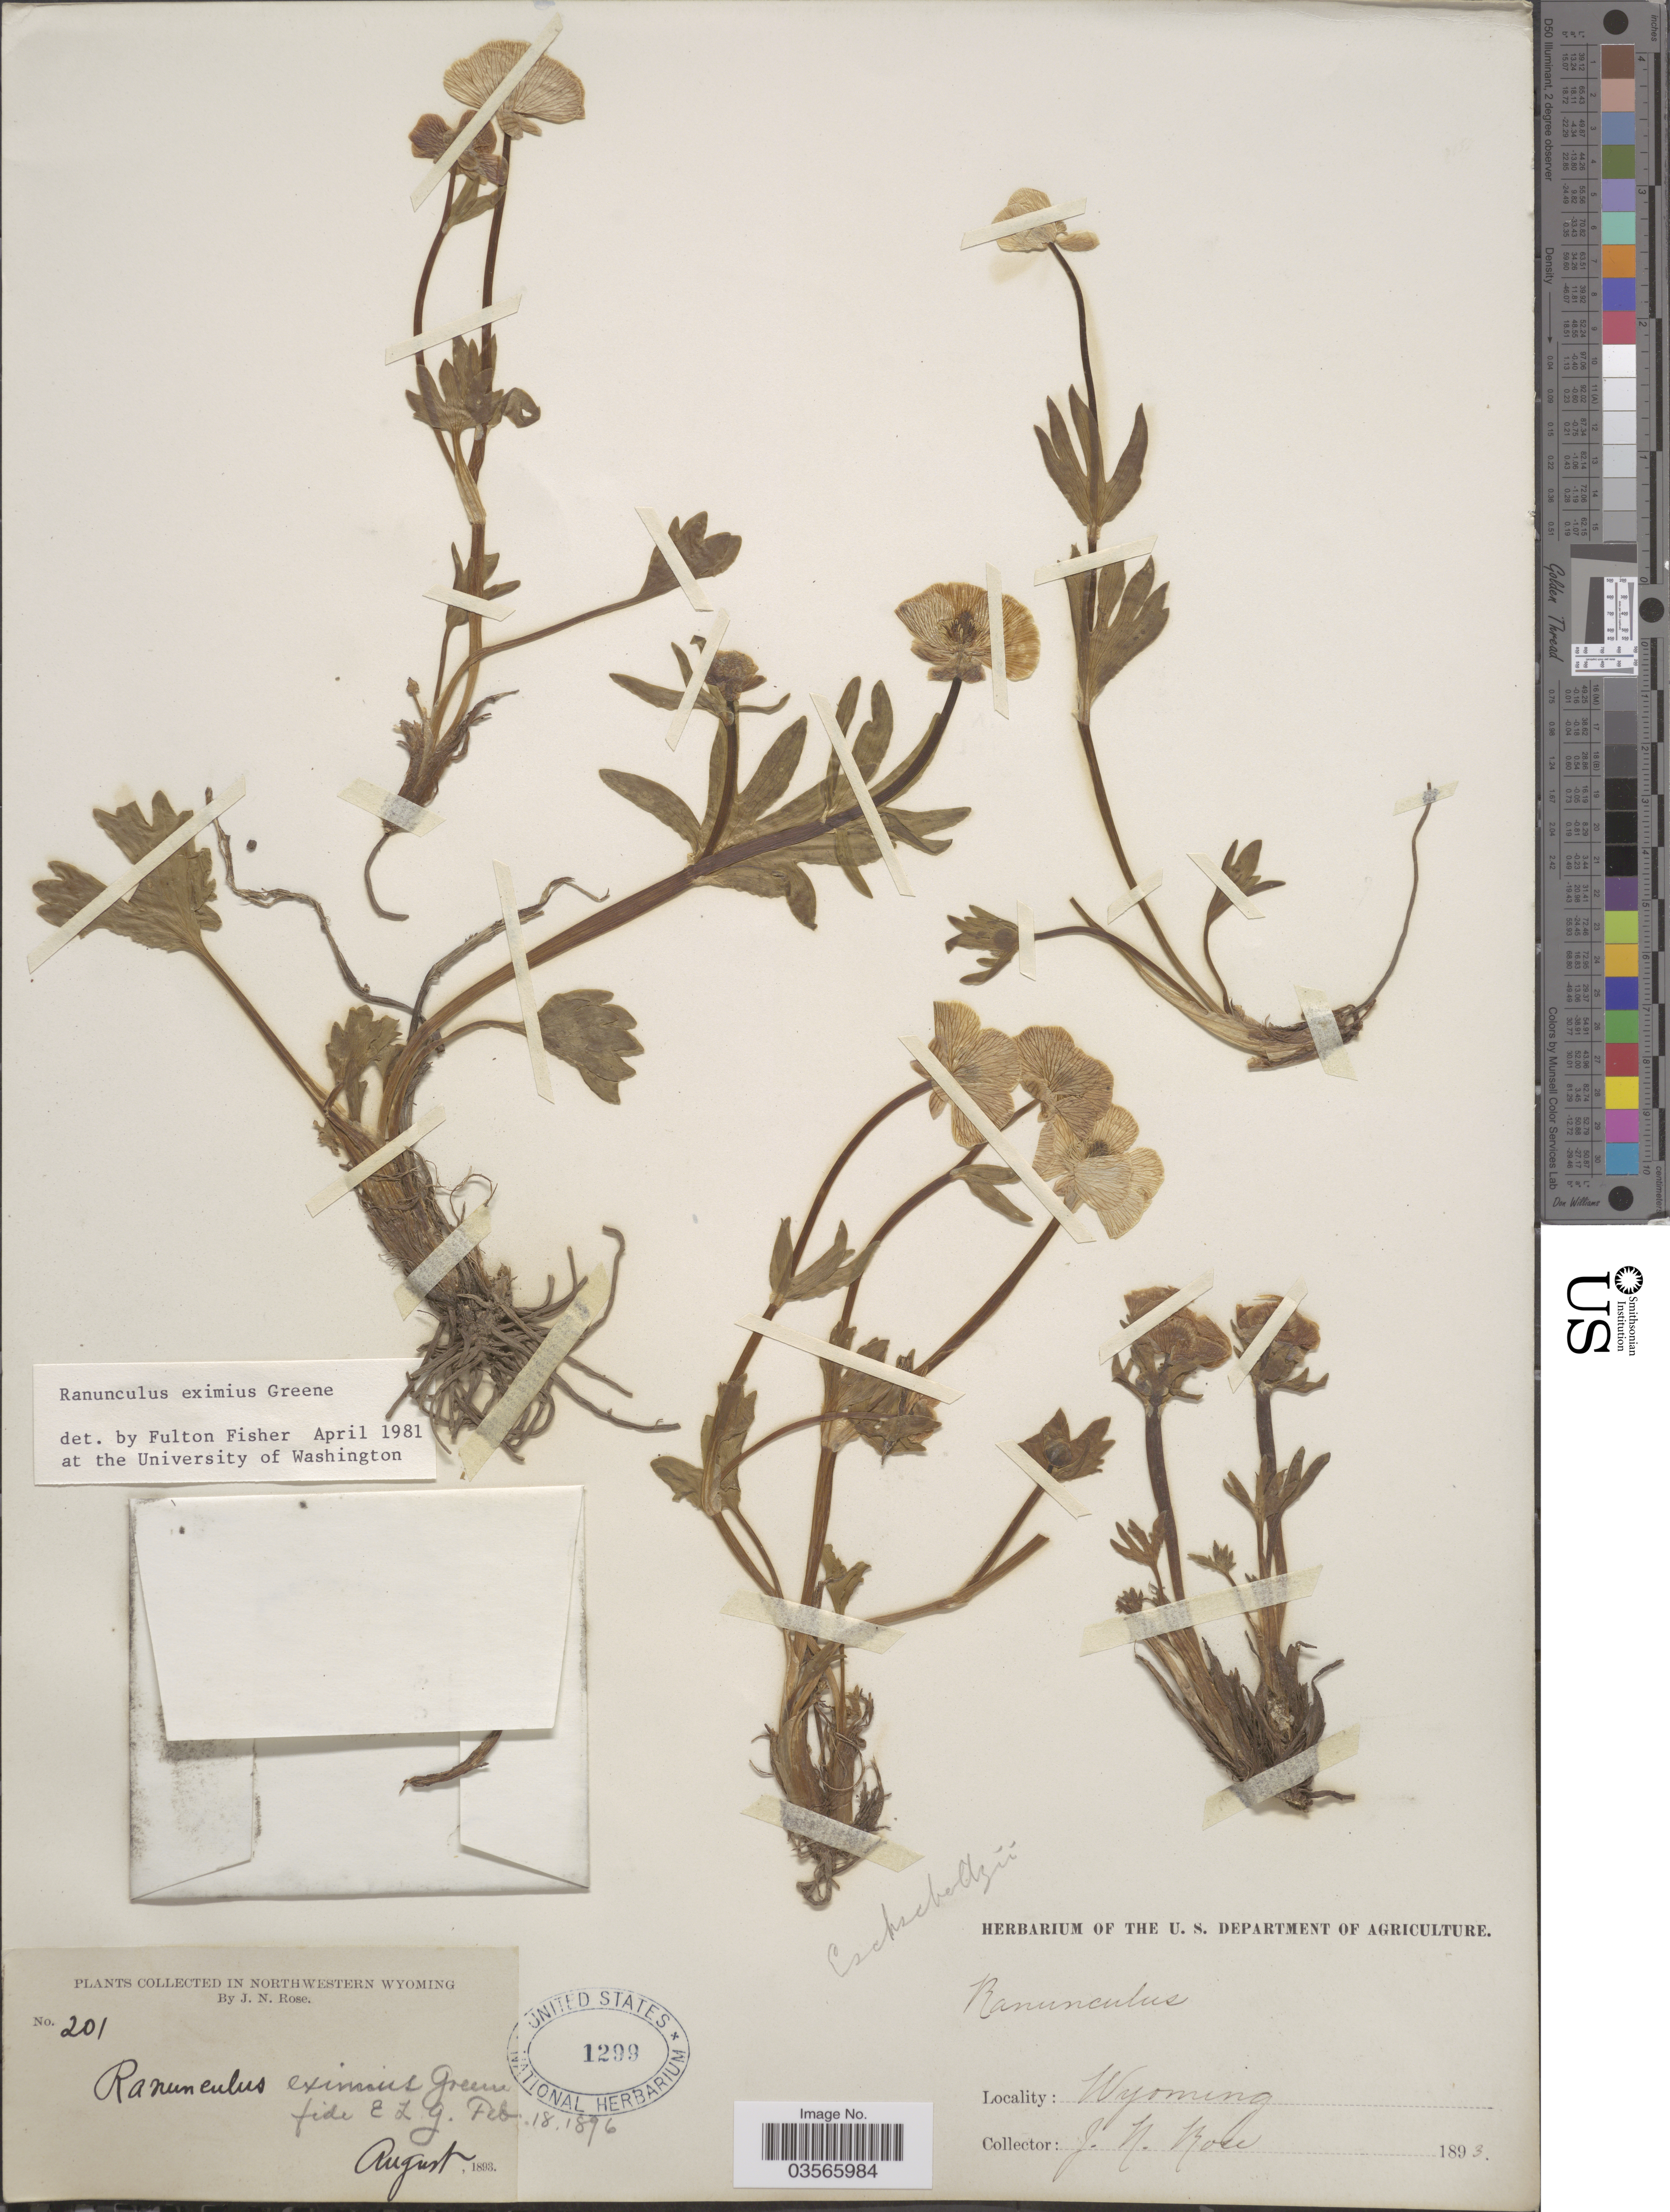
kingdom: Plantae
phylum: Tracheophyta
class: Magnoliopsida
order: Ranunculales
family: Ranunculaceae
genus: Ranunculus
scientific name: Ranunculus eximius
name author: Greene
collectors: J. N. Rose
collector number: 201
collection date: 1893-08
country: United States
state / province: Wyoming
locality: Northwestern Wyoming.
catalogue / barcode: US 1299